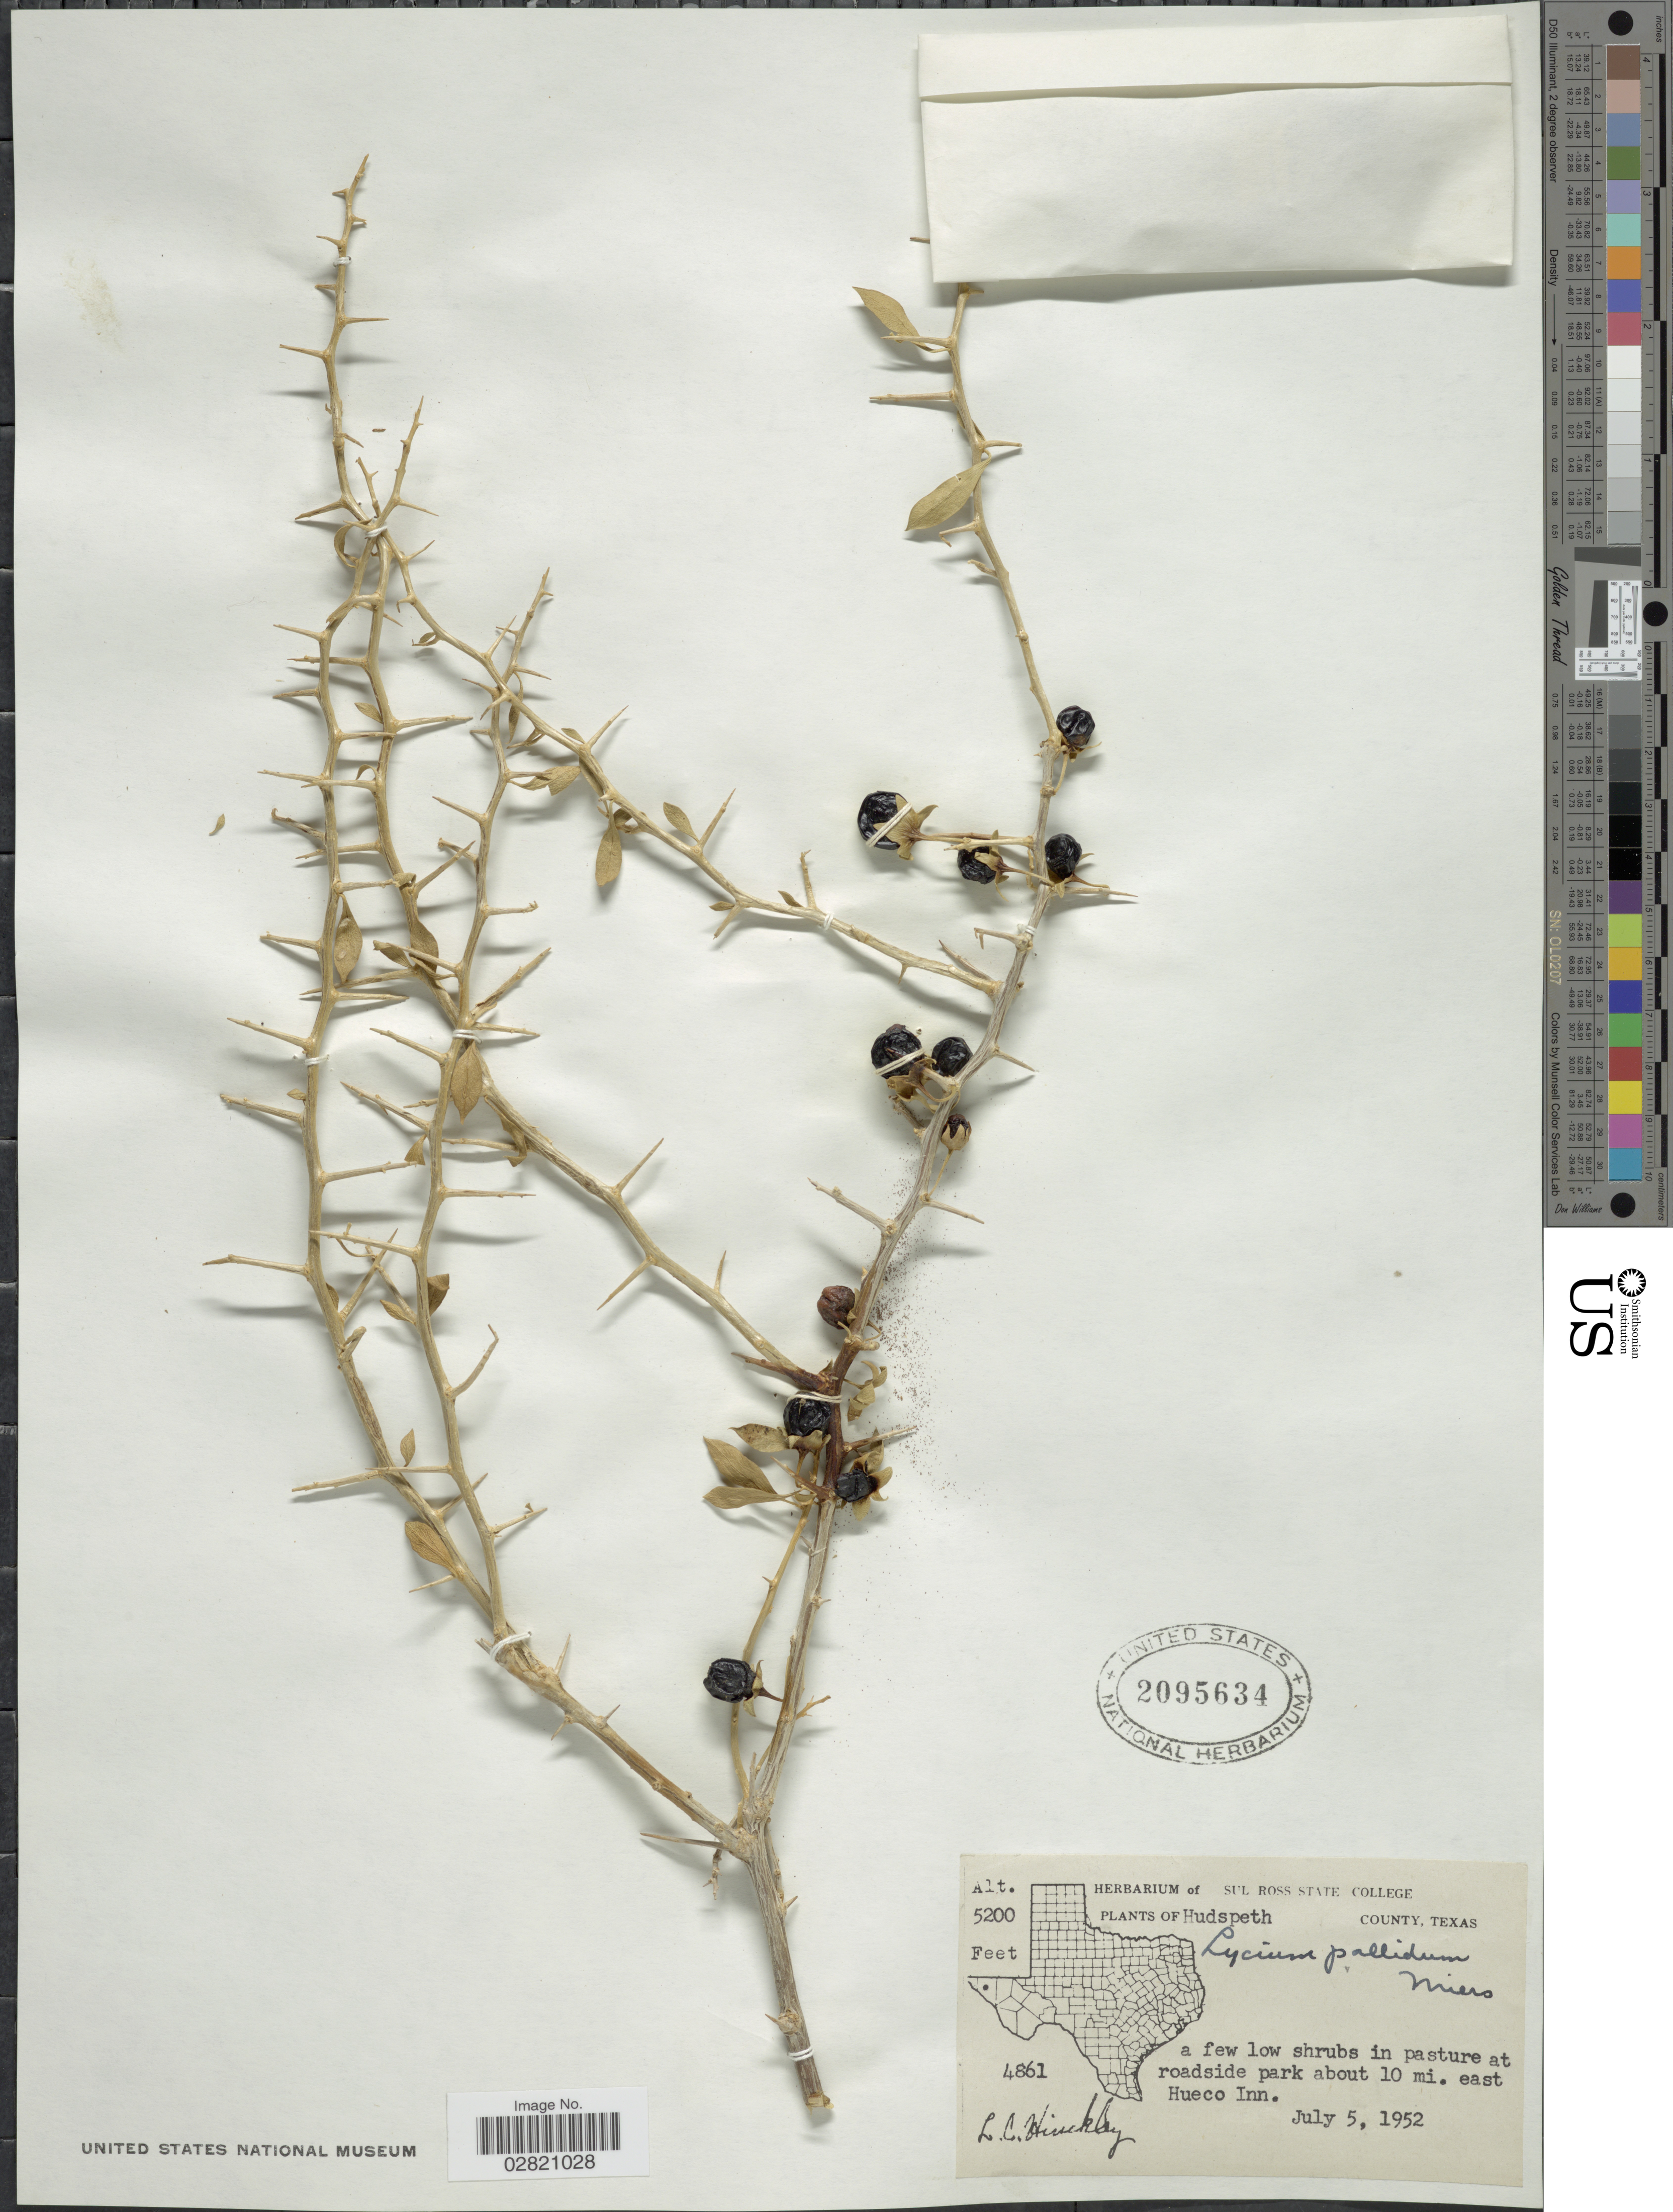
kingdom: Plantae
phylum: Tracheophyta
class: Magnoliopsida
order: Solanales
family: Solanaceae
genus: Lycium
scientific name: Lycium pallidum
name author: Miers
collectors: L. Hinckley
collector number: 4861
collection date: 1952-07-05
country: United States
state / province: Texas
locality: Hudspeth County. A few low shrubs in pasture at roadside park about 10 mi. east of Hueco Inn.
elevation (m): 1585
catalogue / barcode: US 2095634